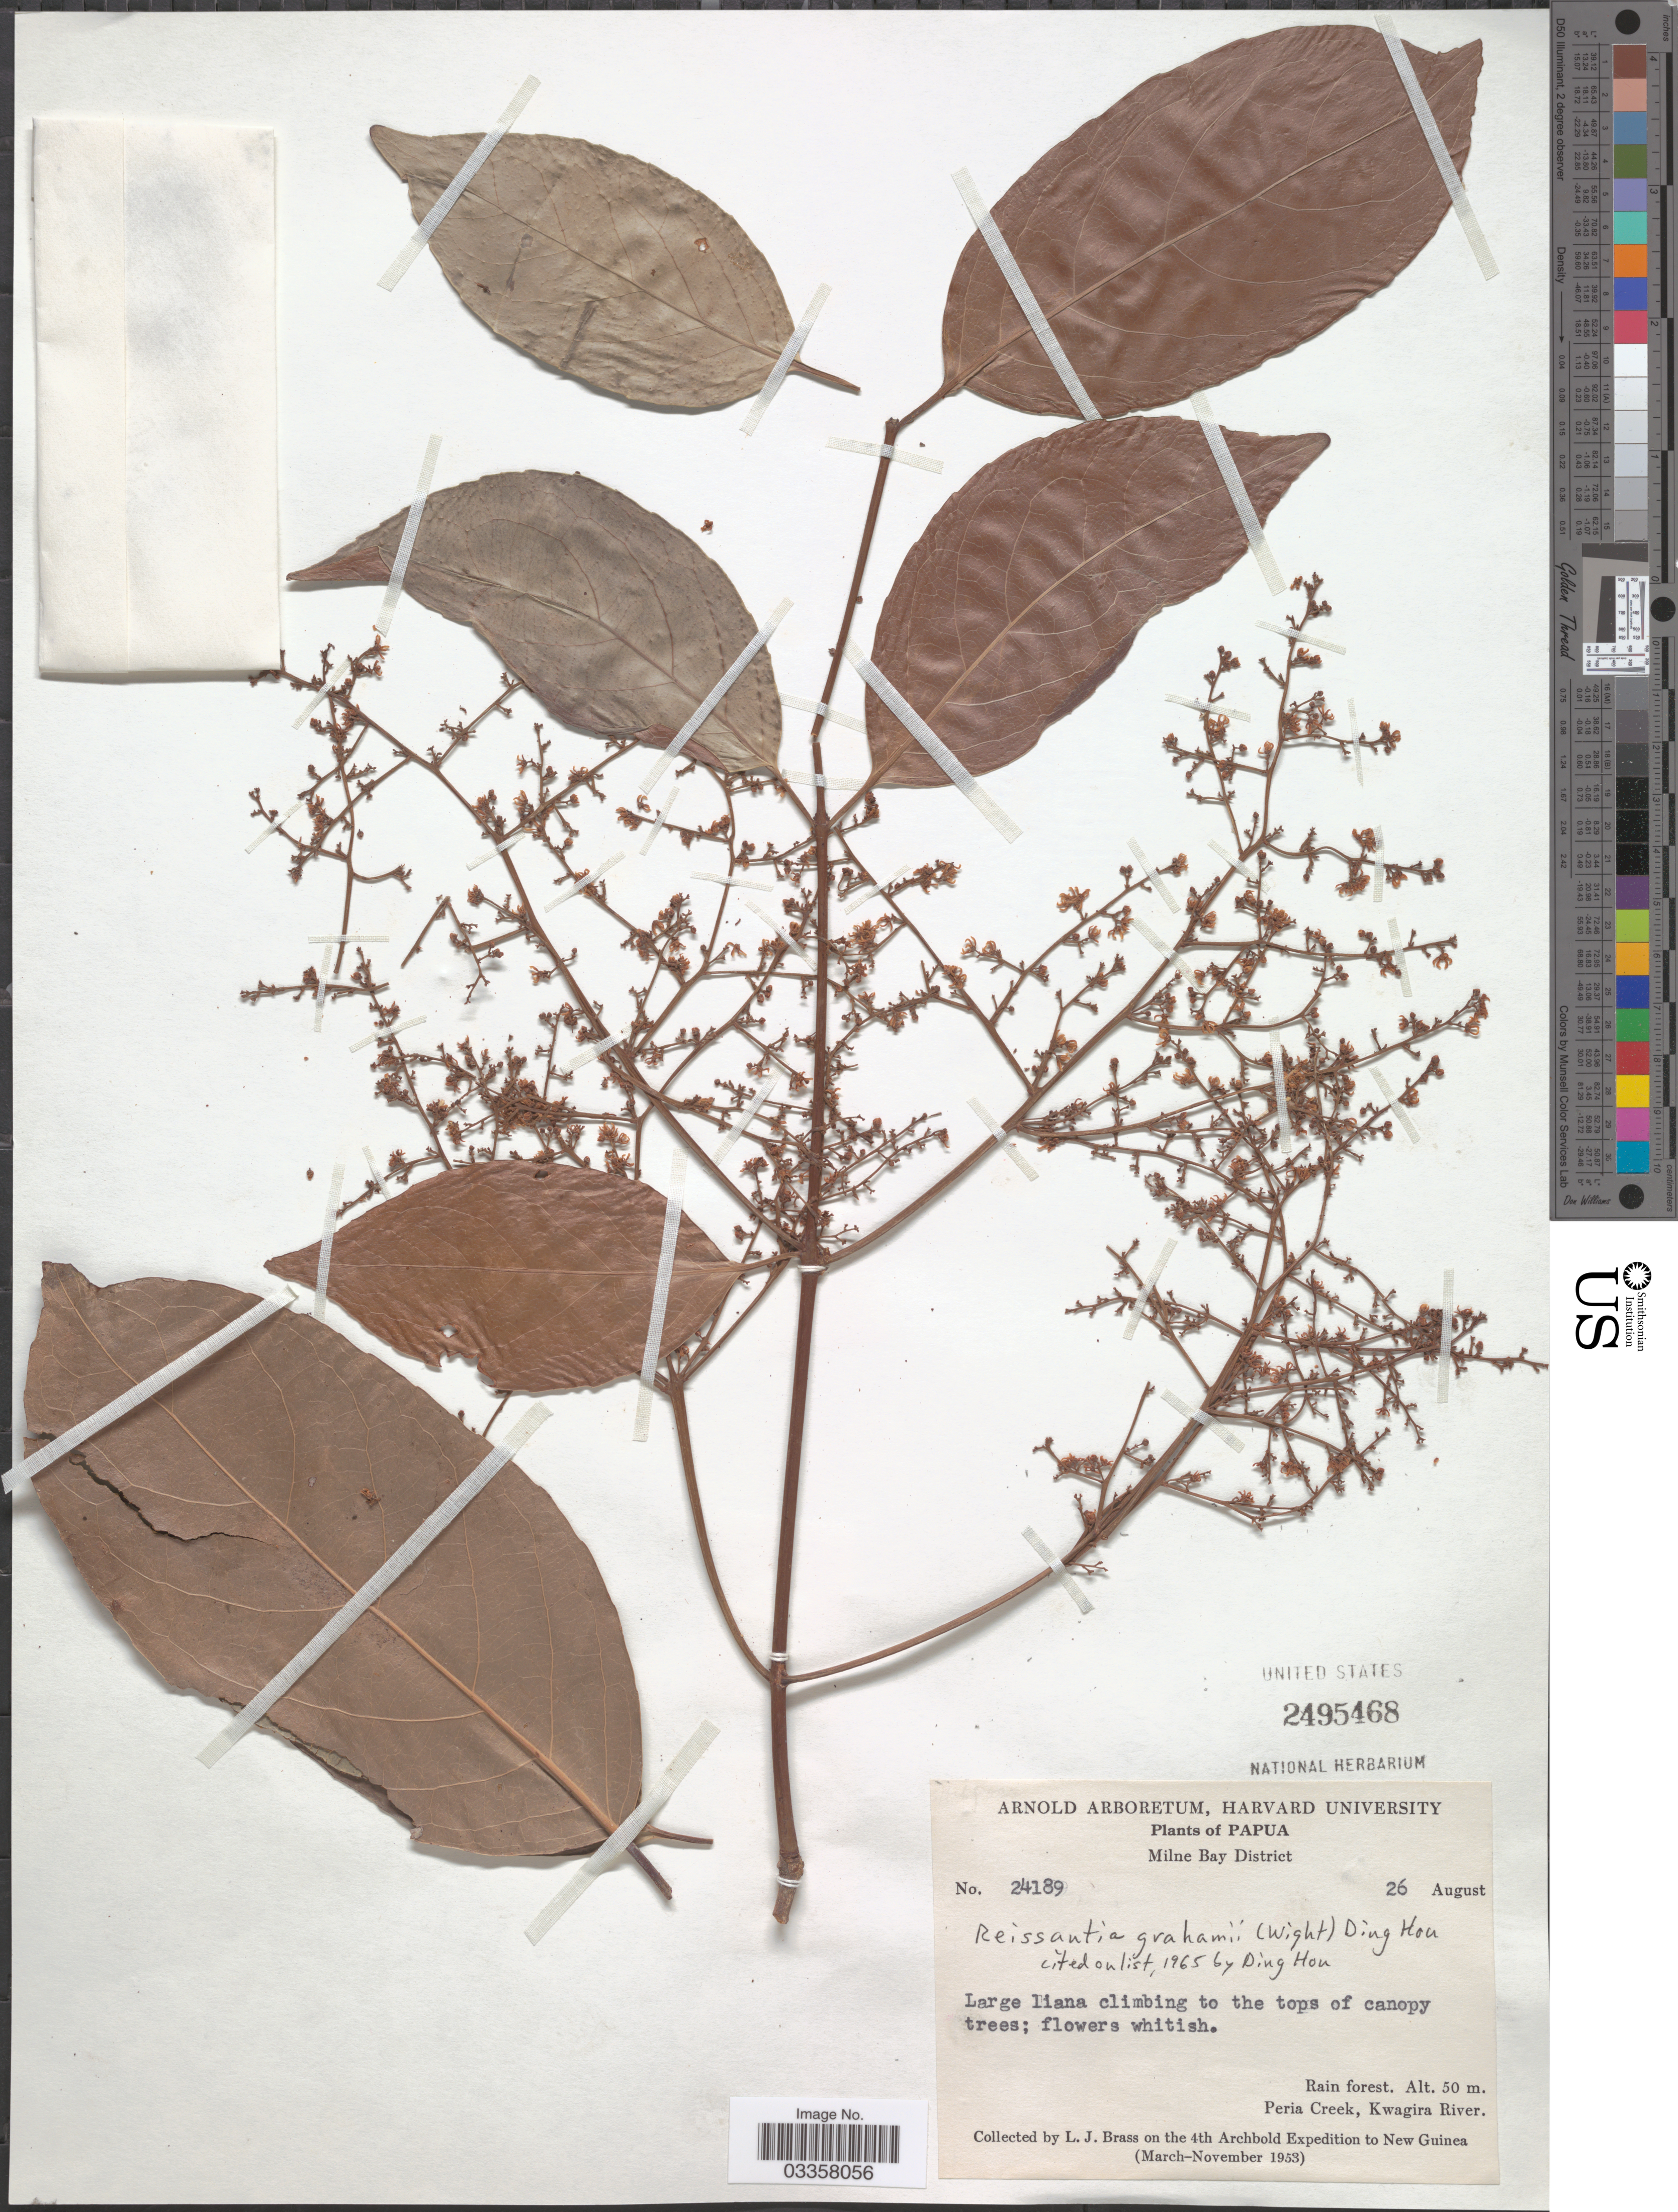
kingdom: Plantae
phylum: Tracheophyta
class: Magnoliopsida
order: Celastrales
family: Celastraceae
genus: Reissantia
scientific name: Reissantia grahamii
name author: (Wight) Ding Hou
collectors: L. J. Brass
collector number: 24189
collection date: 1953-08-26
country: Papua New Guinea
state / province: Milne Bay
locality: Papua, Milne Bay District, Peria Creek, Kwagira River, New Guinea.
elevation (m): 50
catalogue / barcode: US 2495468